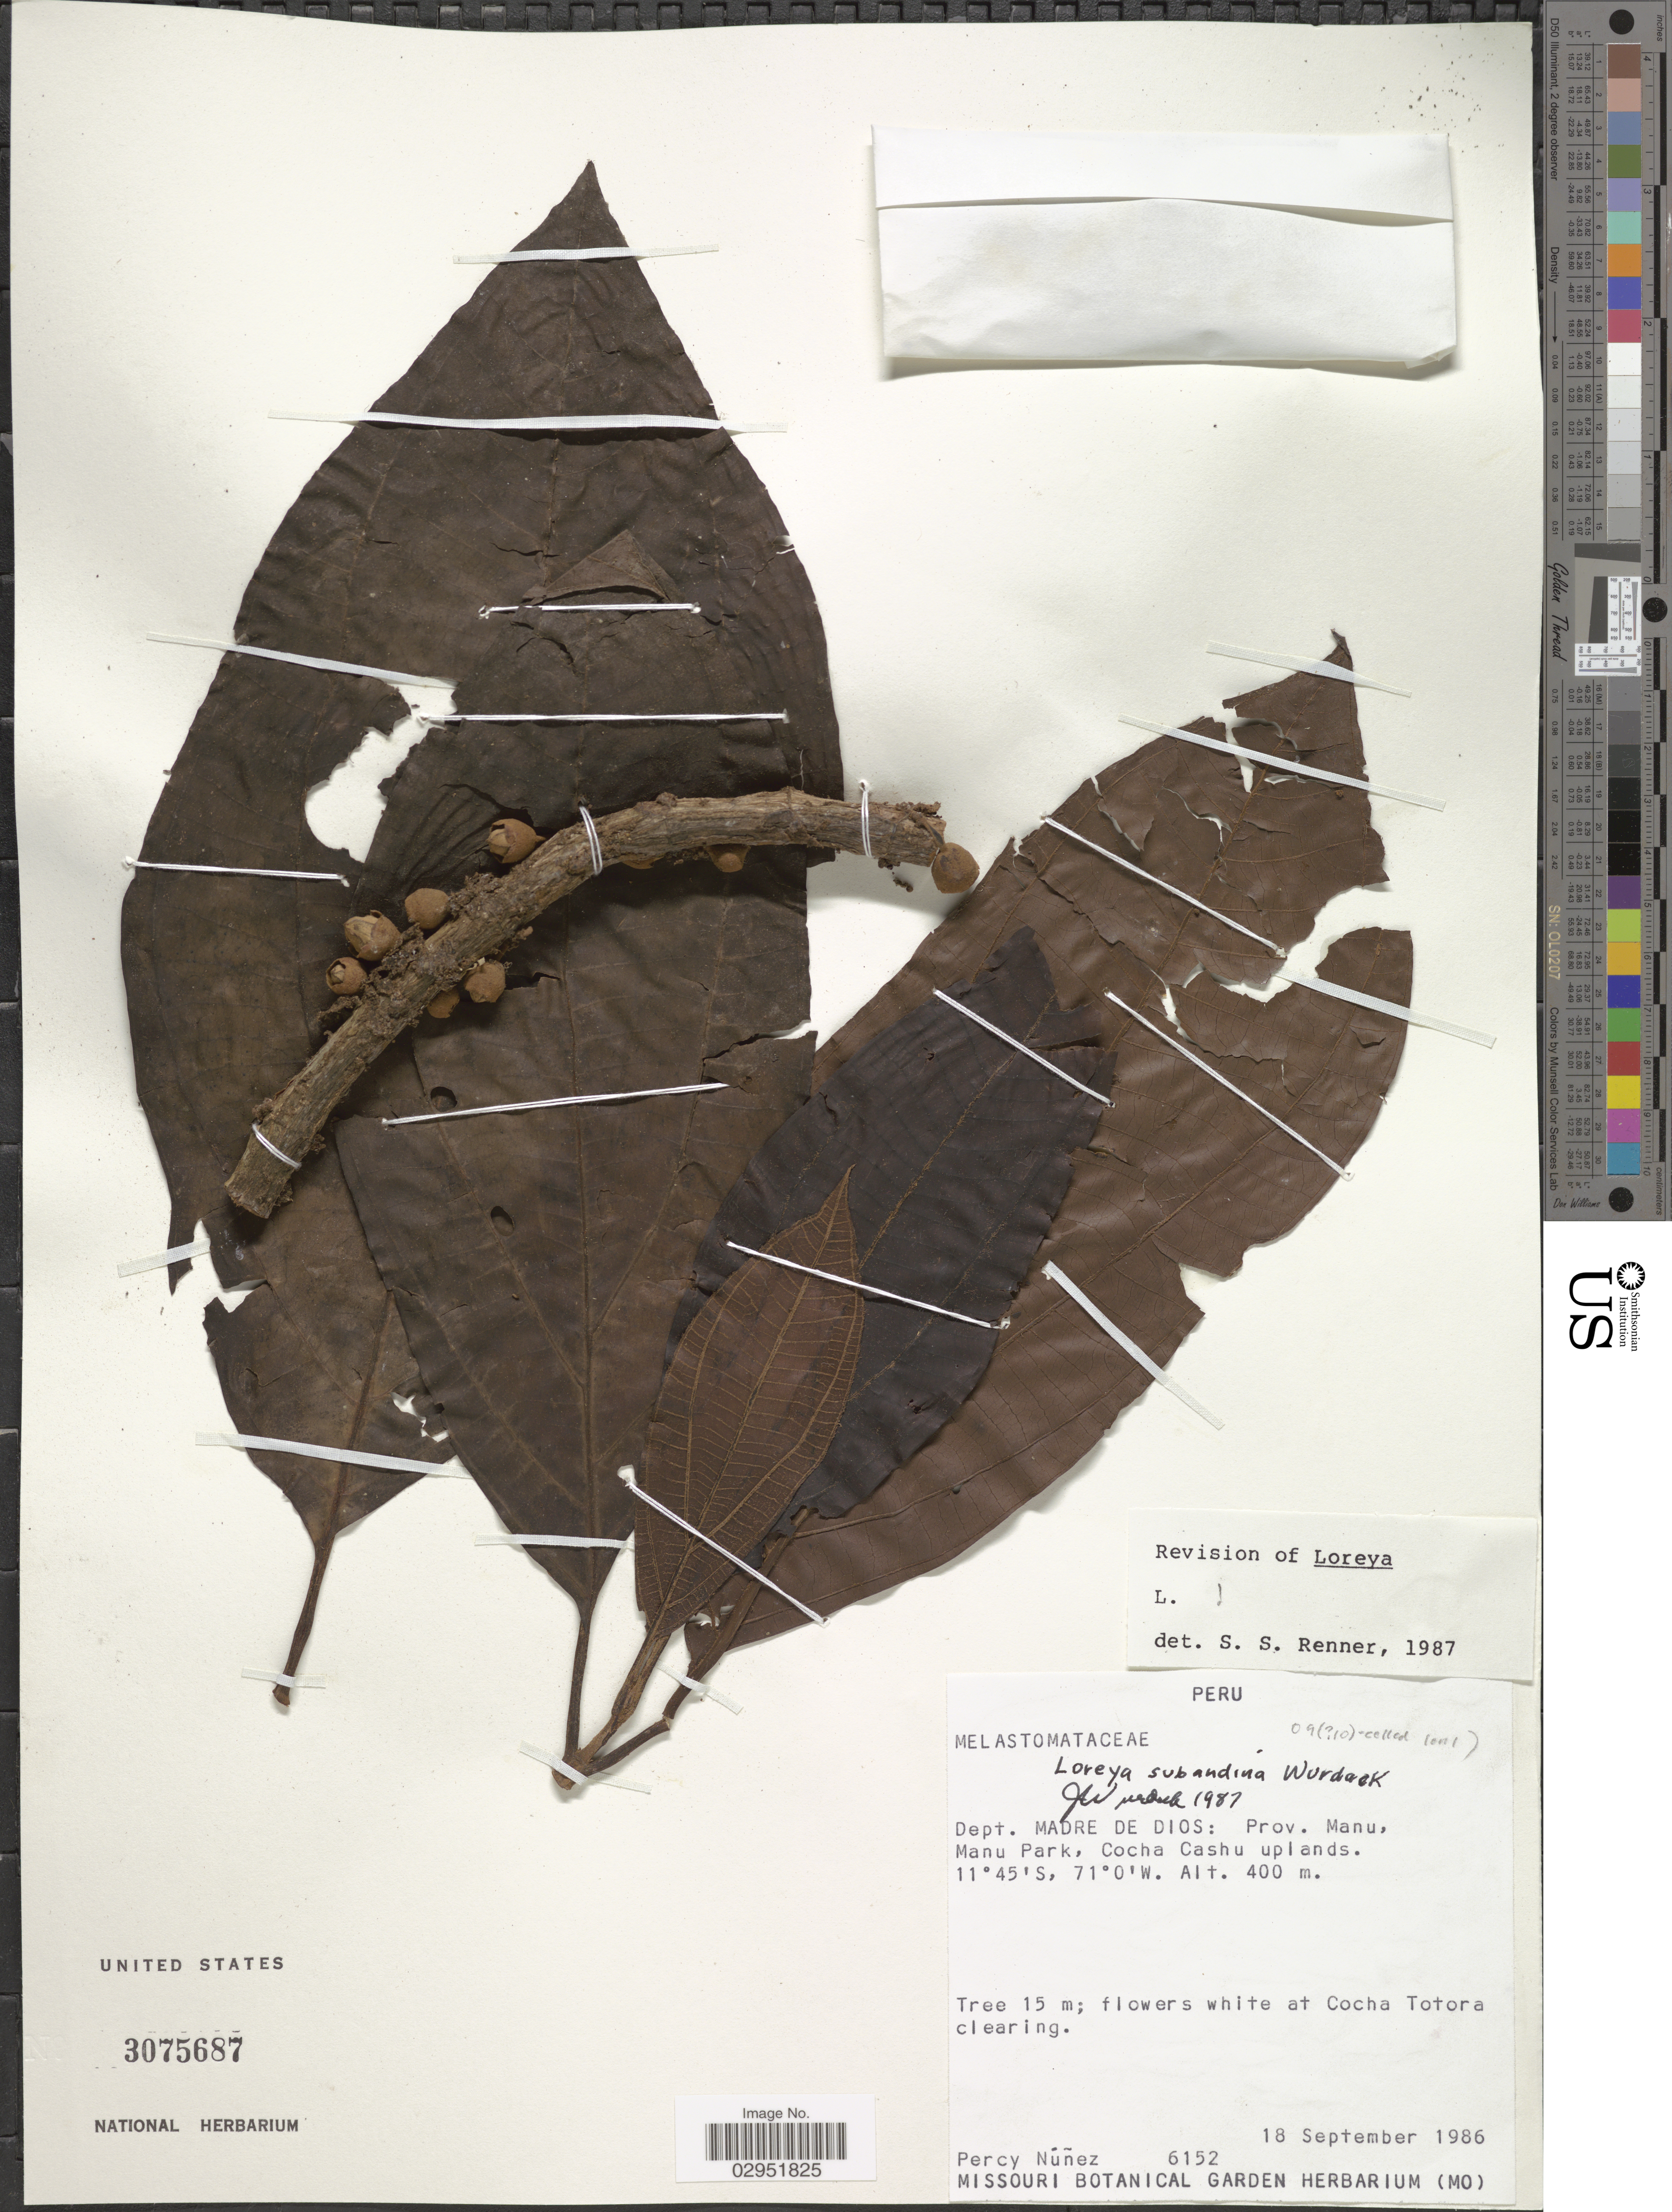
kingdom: Plantae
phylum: Tracheophyta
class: Magnoliopsida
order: Myrtales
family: Melastomataceae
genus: Bellucia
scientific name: Bellucia subandina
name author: (Wurdack) Penneys et al.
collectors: P. Nuñez V.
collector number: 6152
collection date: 1986-09-18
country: Peru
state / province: Madre de Dios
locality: Dept. Madre de Dios: Prov. Manu, Manu Park, Cocha Cashu uplands.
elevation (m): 400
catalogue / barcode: US 3075687